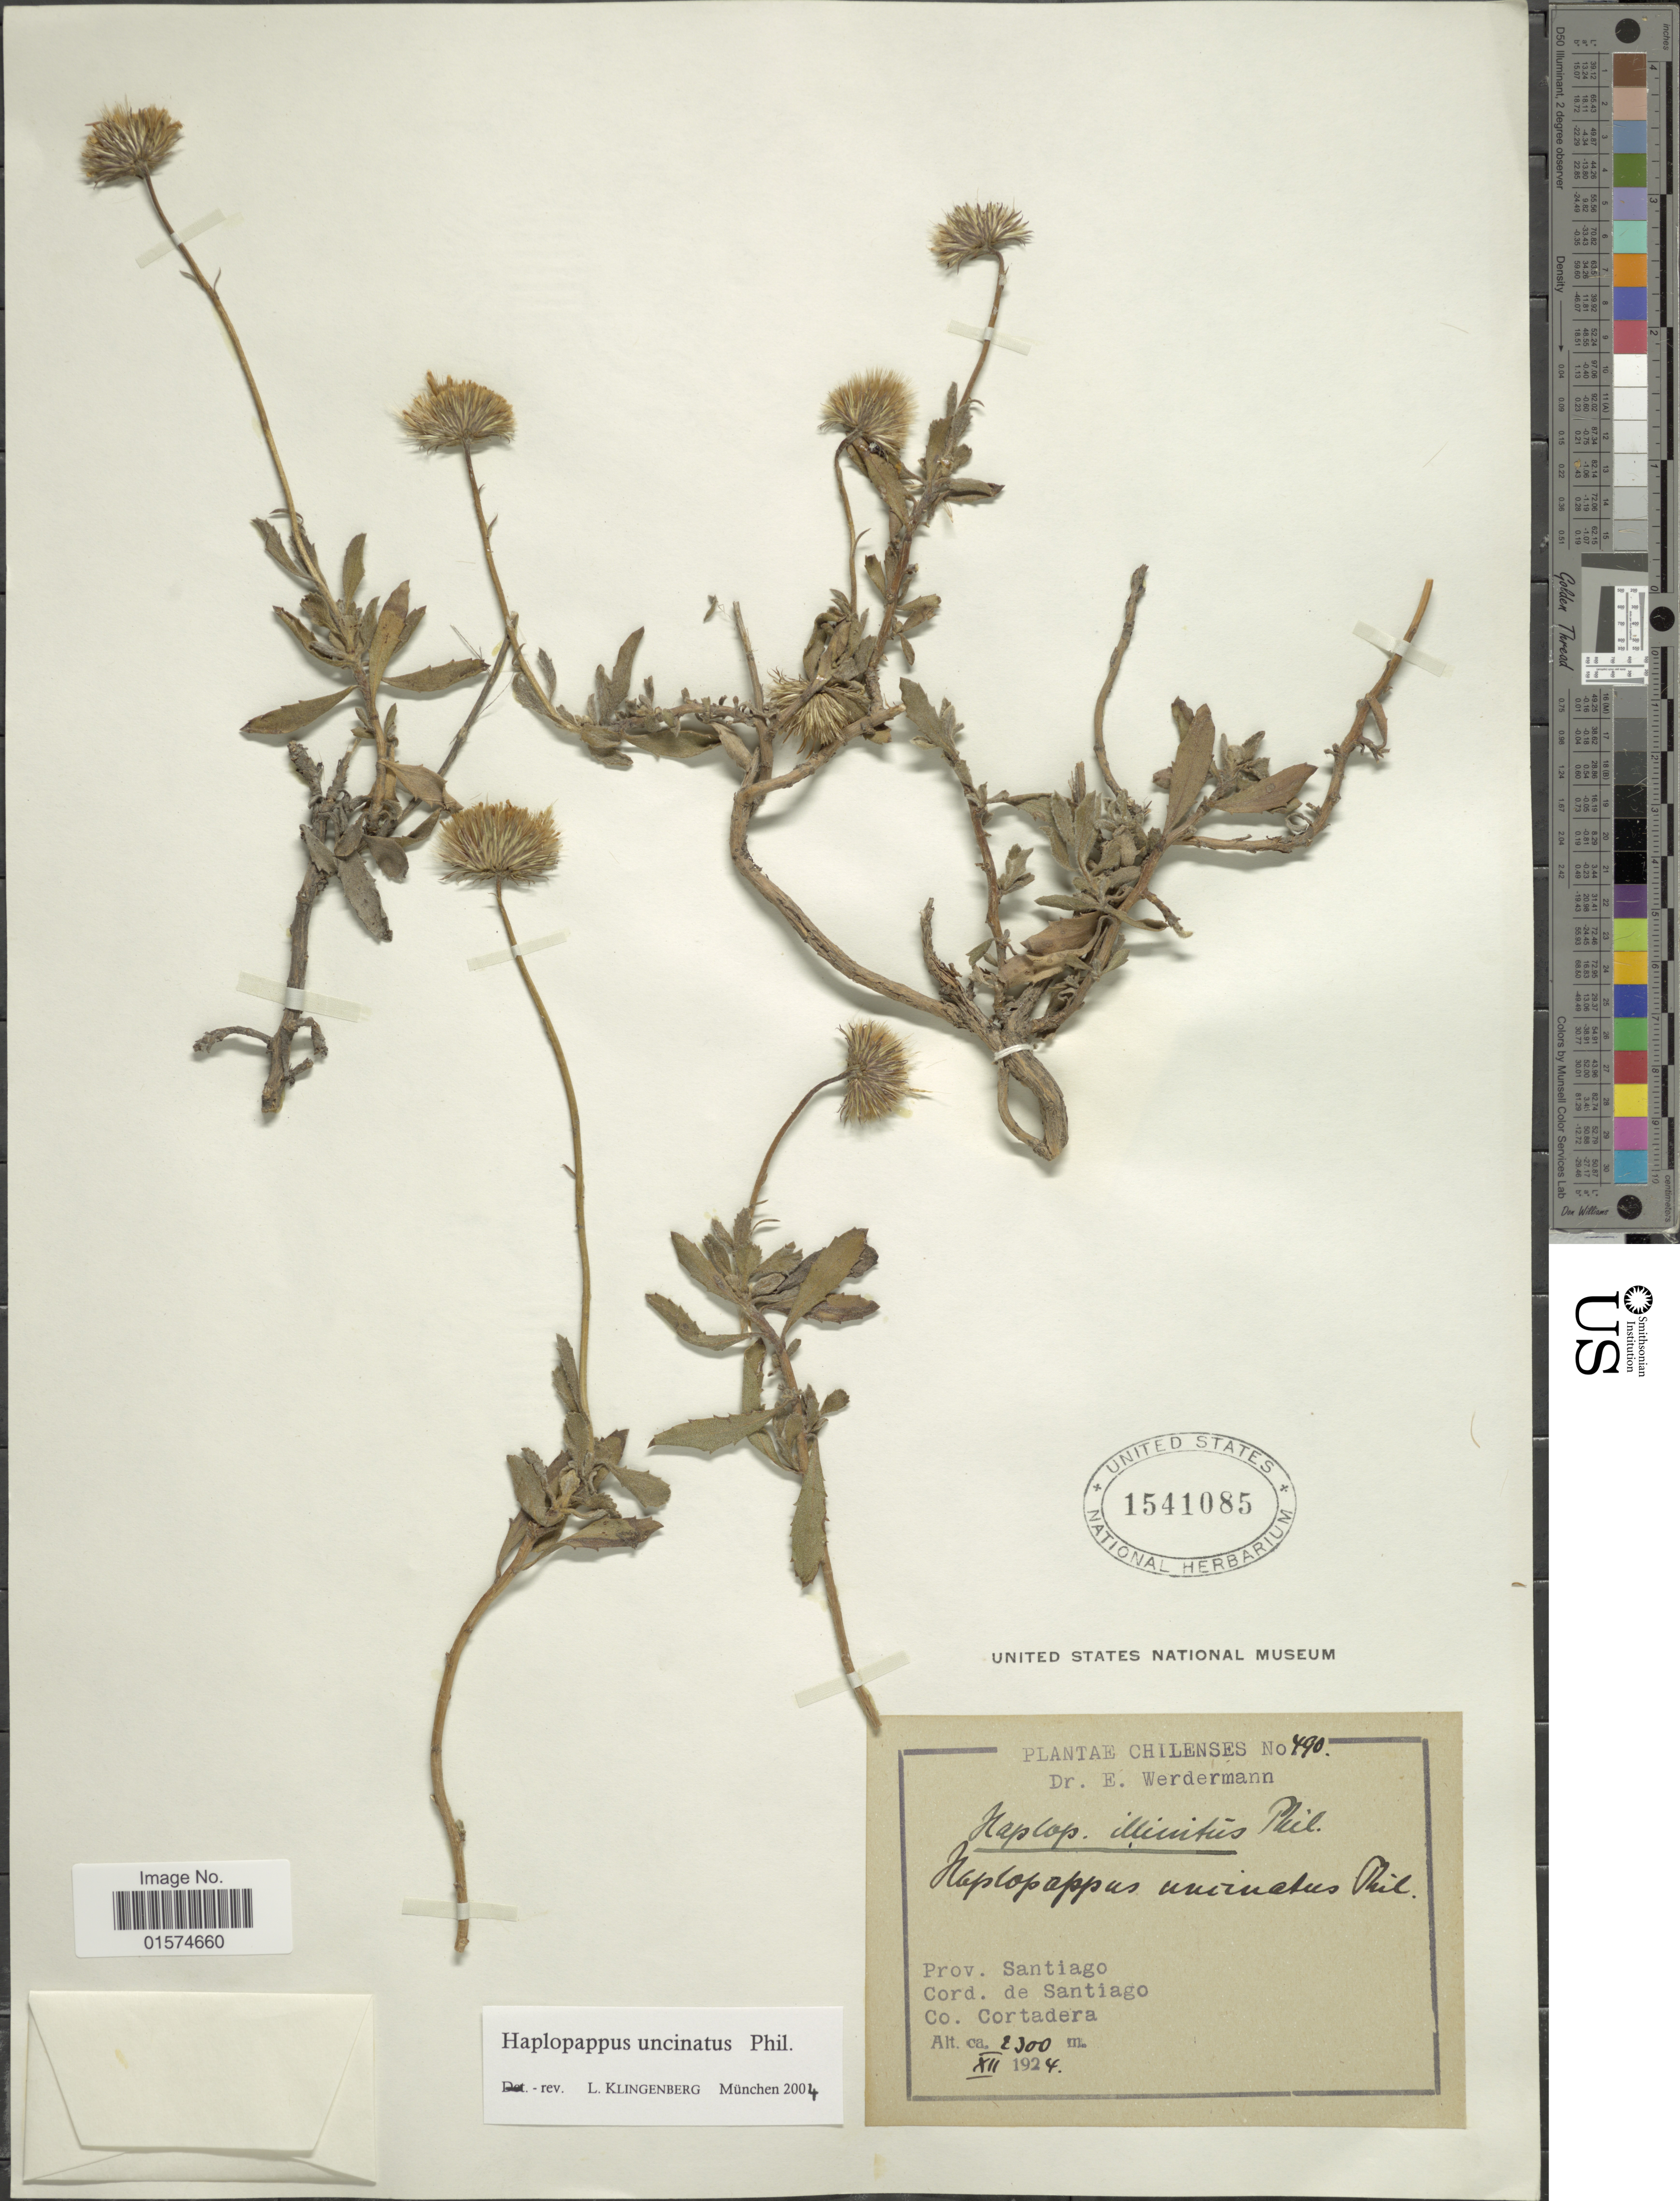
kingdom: Plantae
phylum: Tracheophyta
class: Magnoliopsida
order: Asterales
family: Asteraceae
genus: Haplopappus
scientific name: Haplopappus uncinatus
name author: Phil.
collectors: E. Werdermann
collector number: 490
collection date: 1924-12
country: Chile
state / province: Región Metropolitana (RM)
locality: Prov. Santiago, Cord. de Santiago, Co. Cortadera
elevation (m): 2300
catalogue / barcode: US 1541085